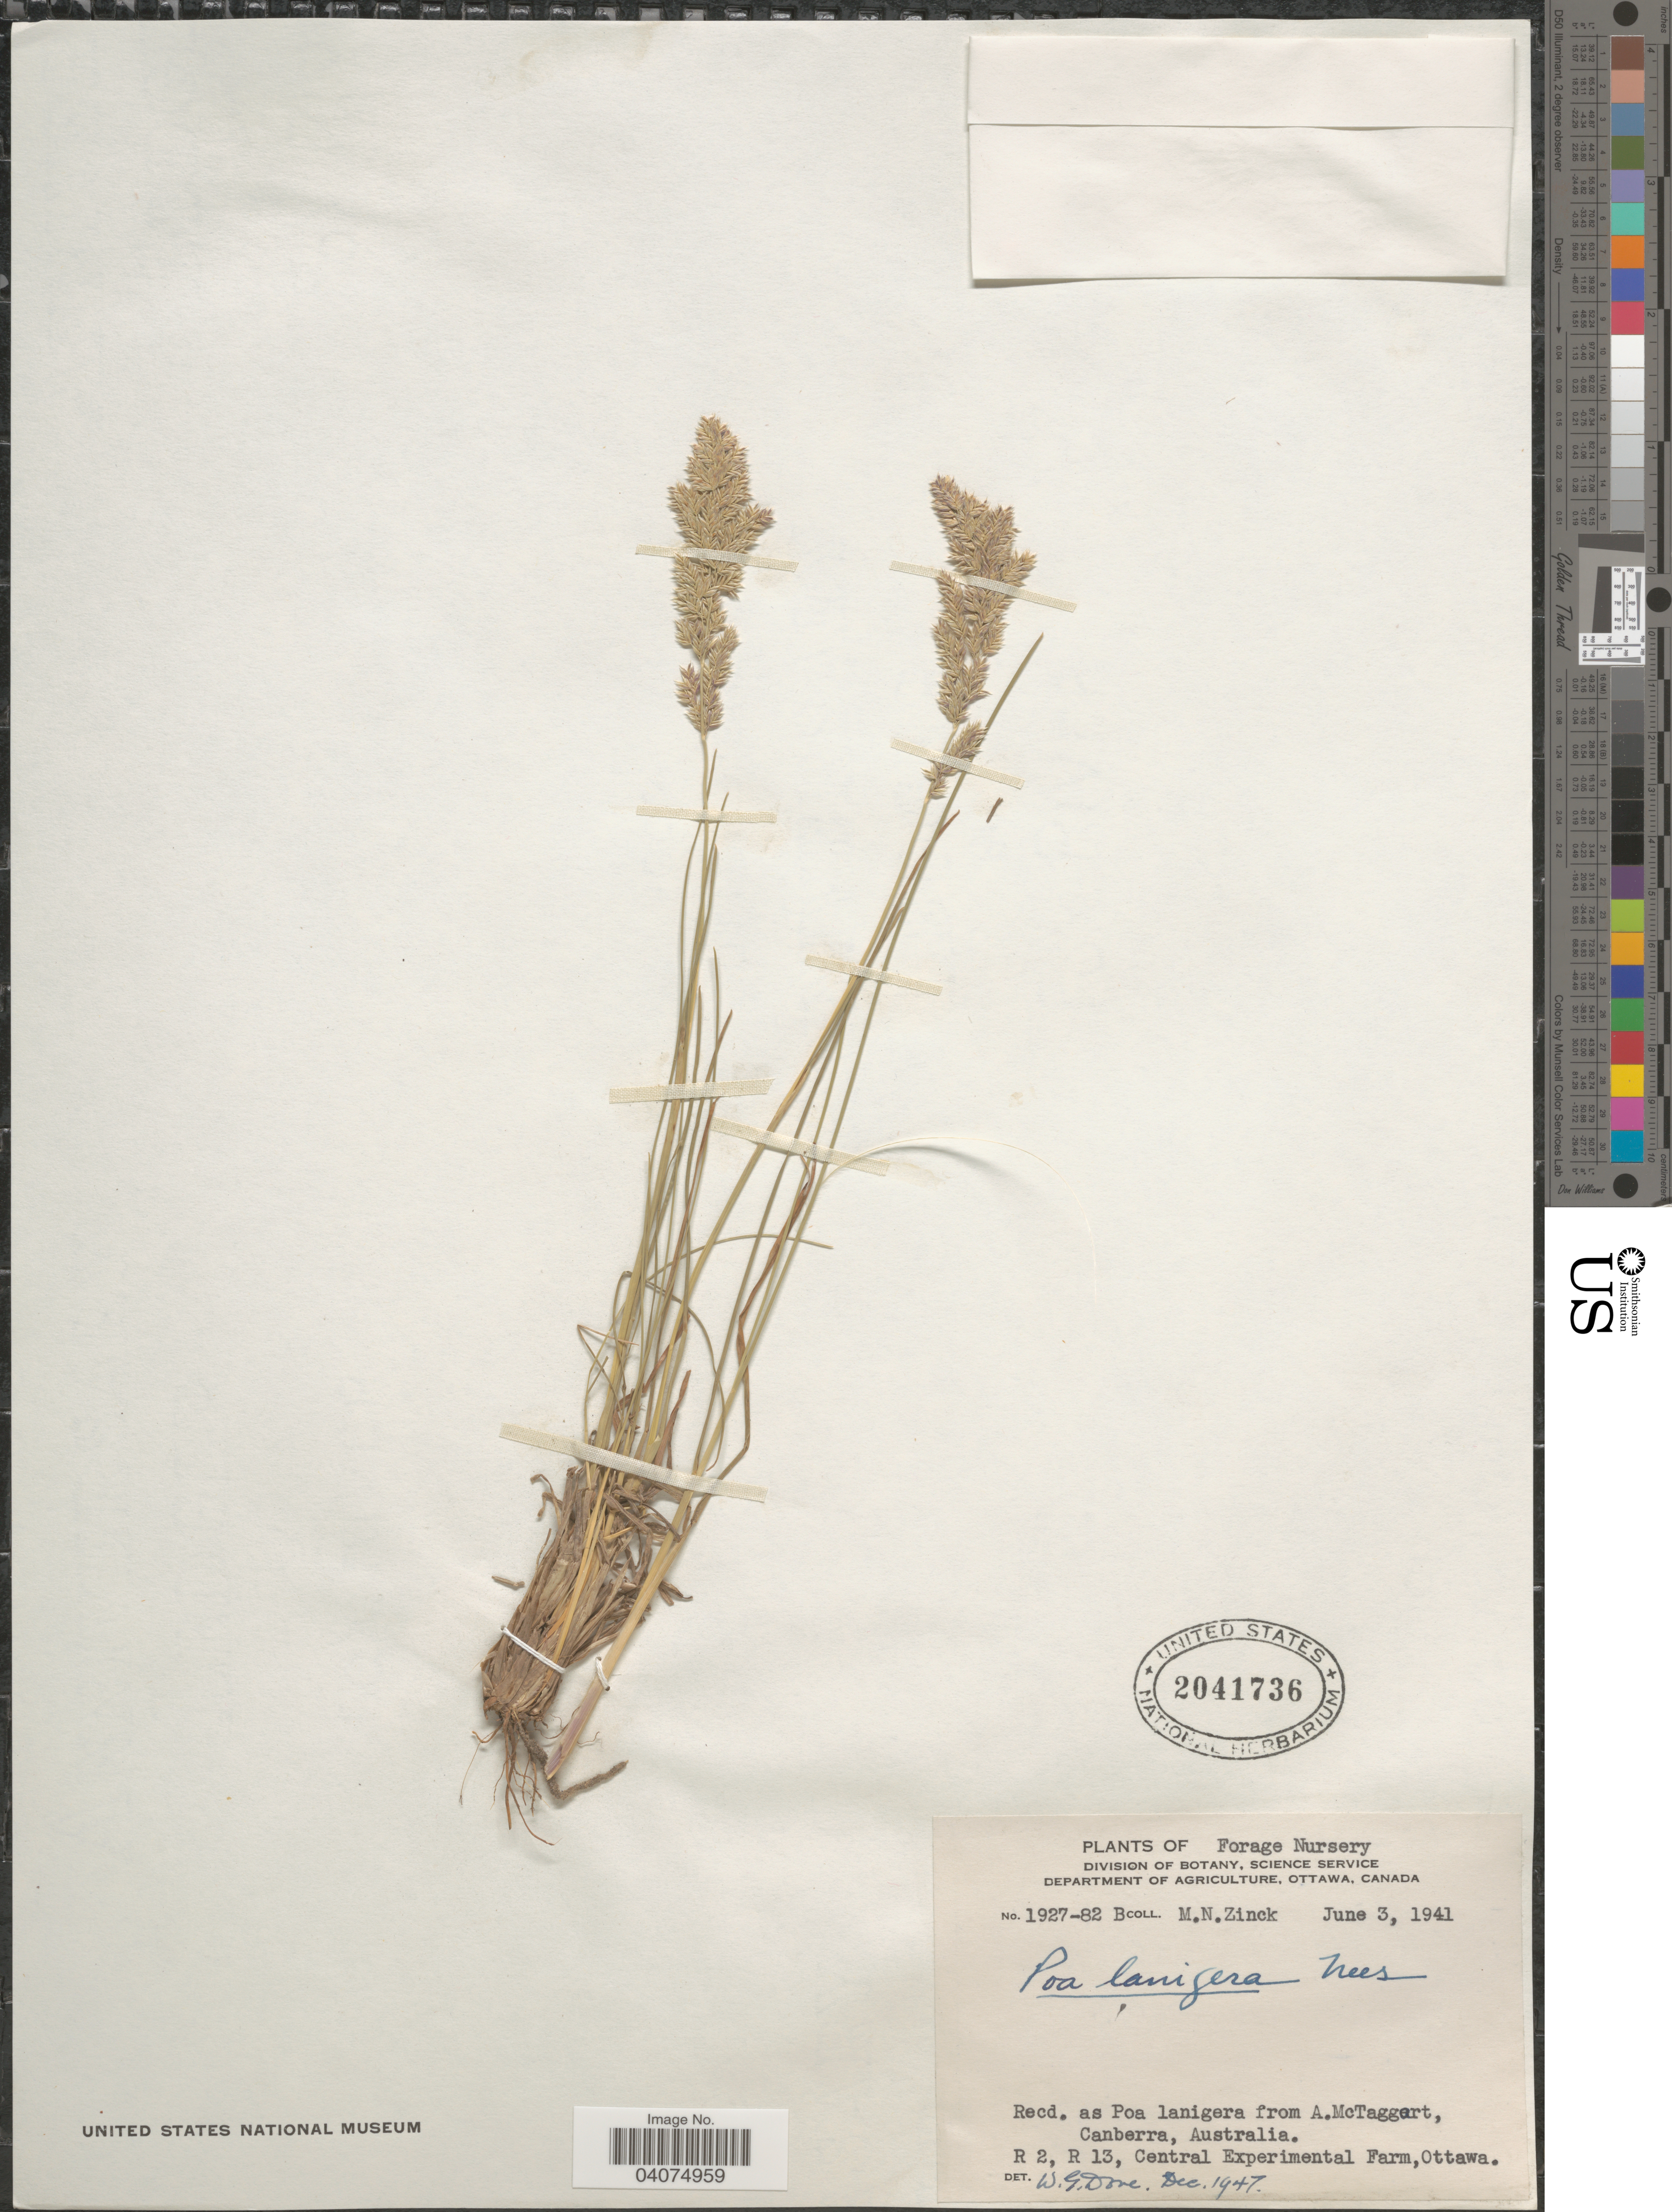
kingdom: Plantae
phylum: Tracheophyta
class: Liliopsida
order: Poales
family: Poaceae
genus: Poa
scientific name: Poa lanigera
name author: Nees in Mart.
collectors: M. Zinck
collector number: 1927-82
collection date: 1941-06-03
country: Canada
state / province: Ontario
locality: Forage Nursery. R 2, R 13. Central Experimental Farm, Ottawa.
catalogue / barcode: US 2041736